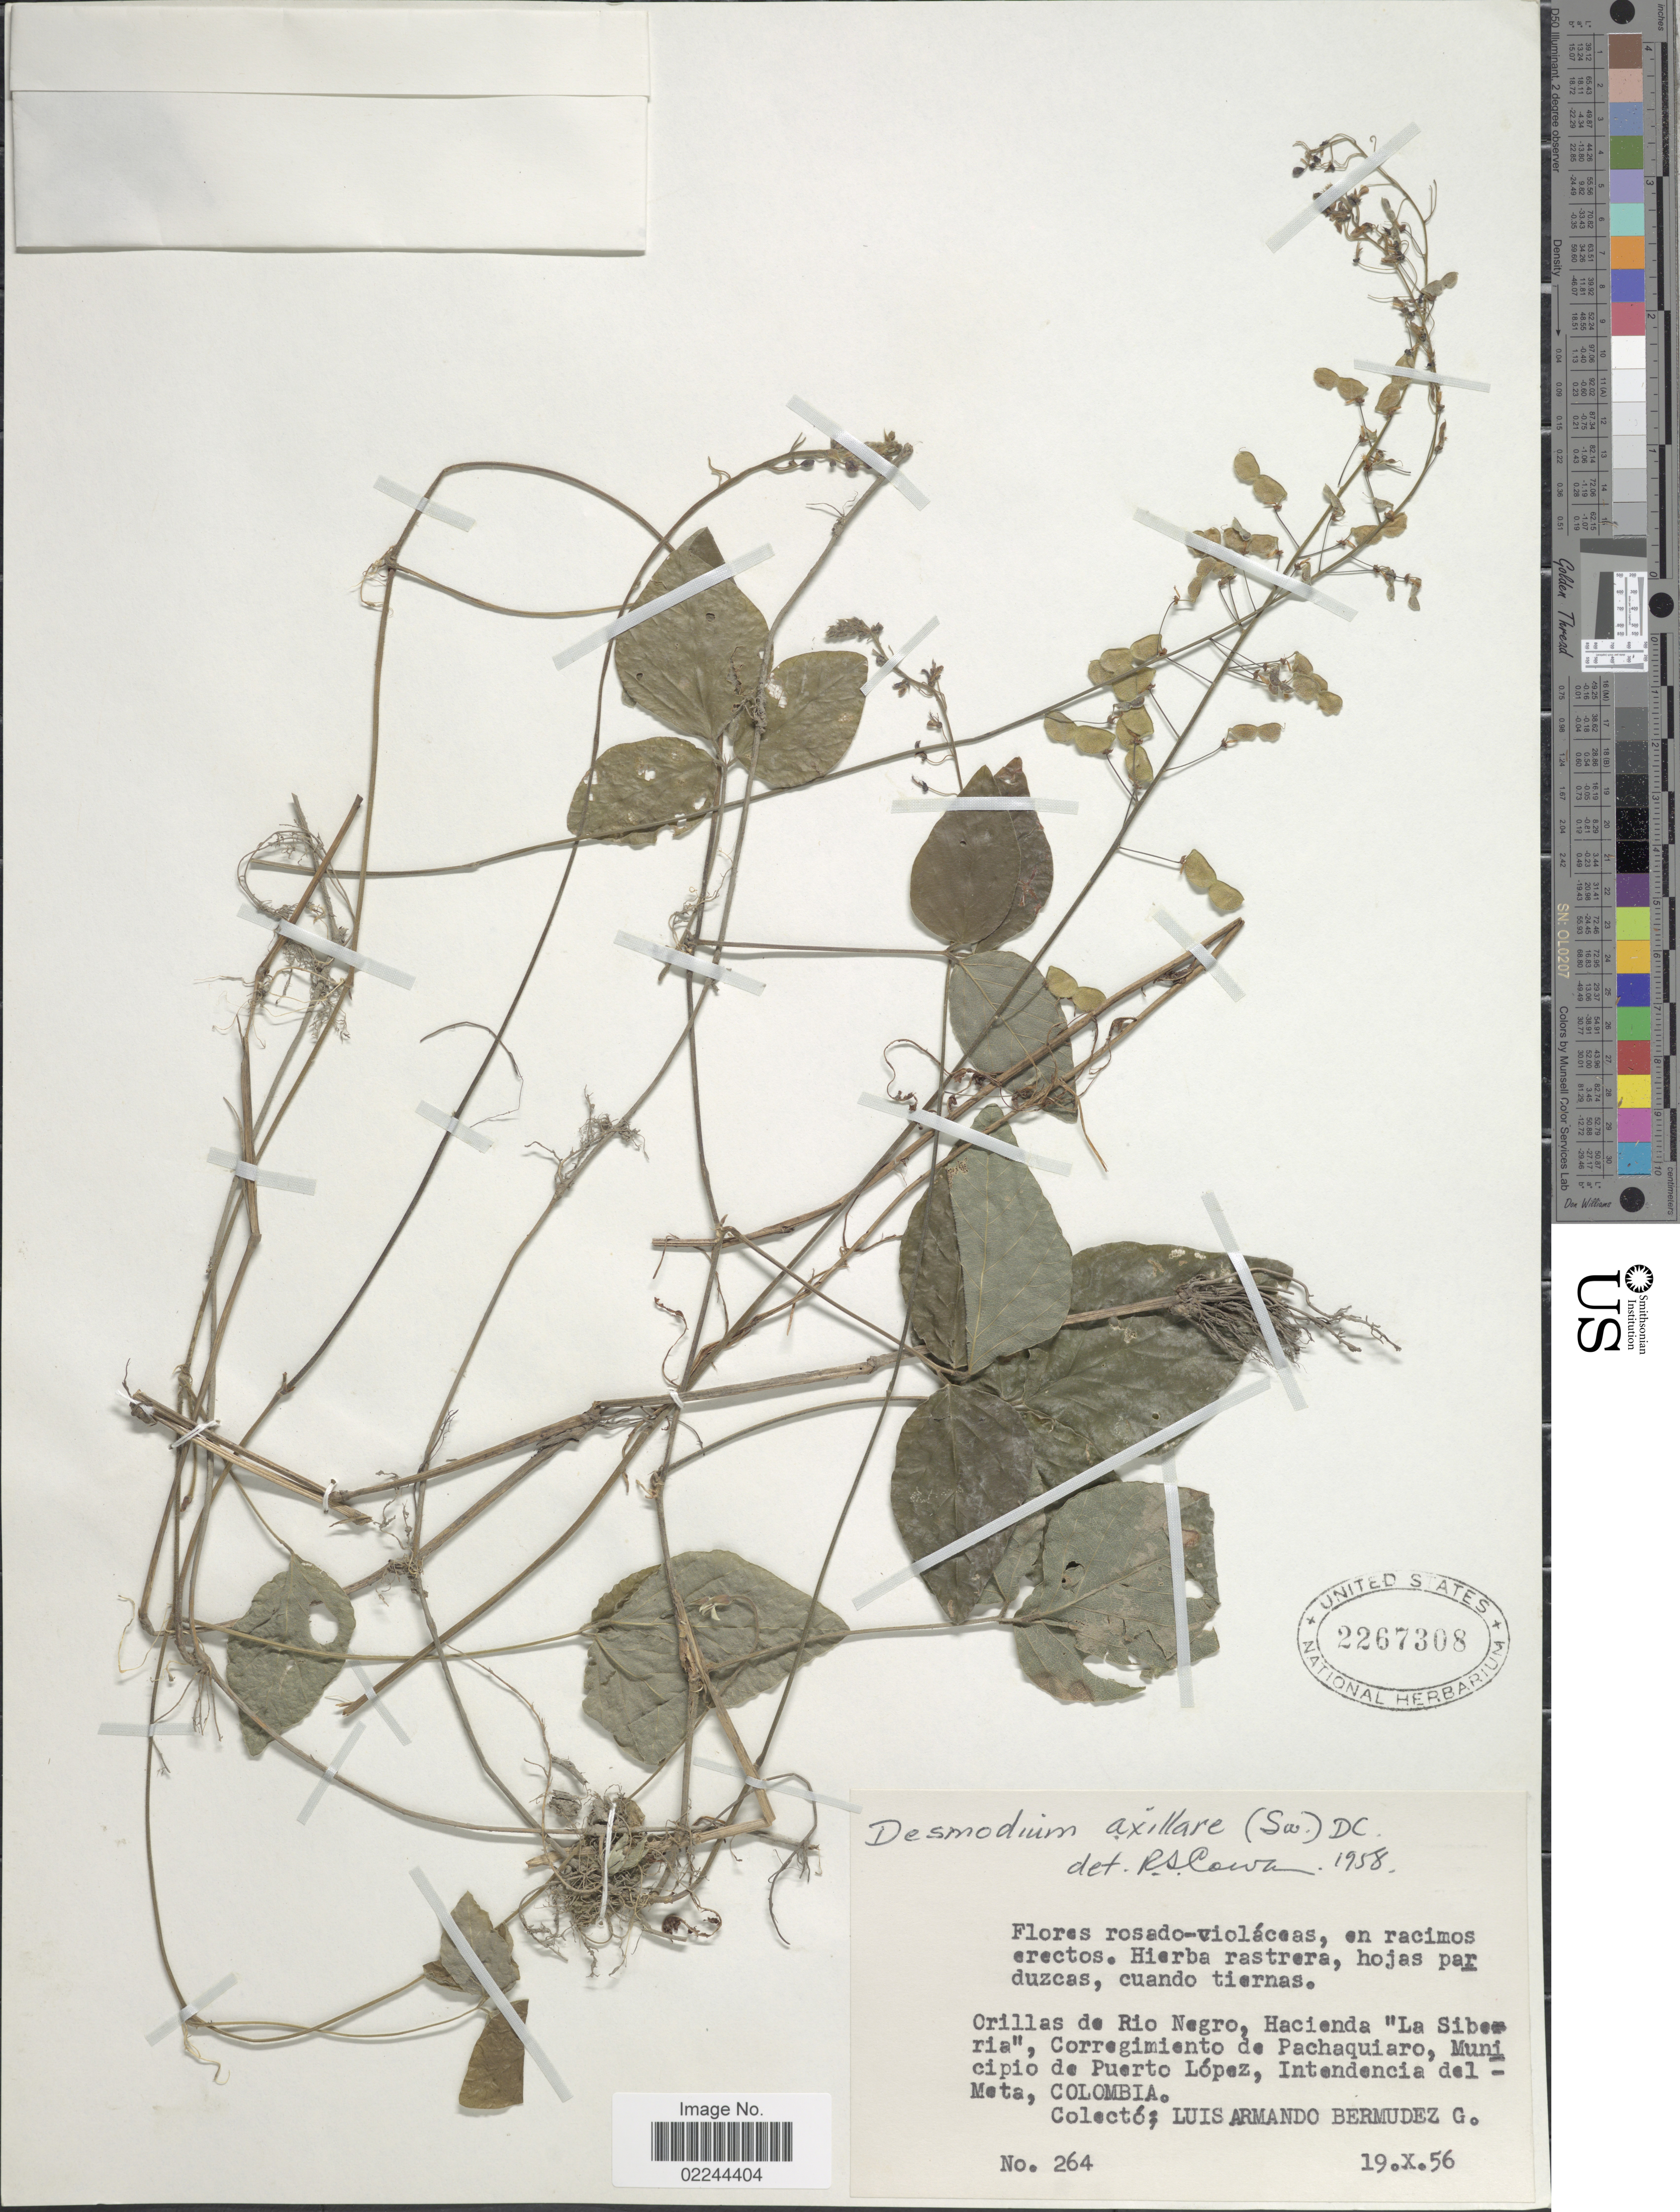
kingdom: Plantae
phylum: Tracheophyta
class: Magnoliopsida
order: Fabales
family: Fabaceae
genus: Desmodium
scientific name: Desmodium axillare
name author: (Sw.) DC.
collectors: L. Bermudez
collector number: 264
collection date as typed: Transcribed d/m/y: 19/10/56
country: Colombia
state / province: Meta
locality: Orillas de Rio Negro, Hacienda "La Siberia", Corregimiento de Pachaquiaro, Municipio de Puerto Lopez, Intendeincia del Meta, Colombia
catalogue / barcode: US 2267308